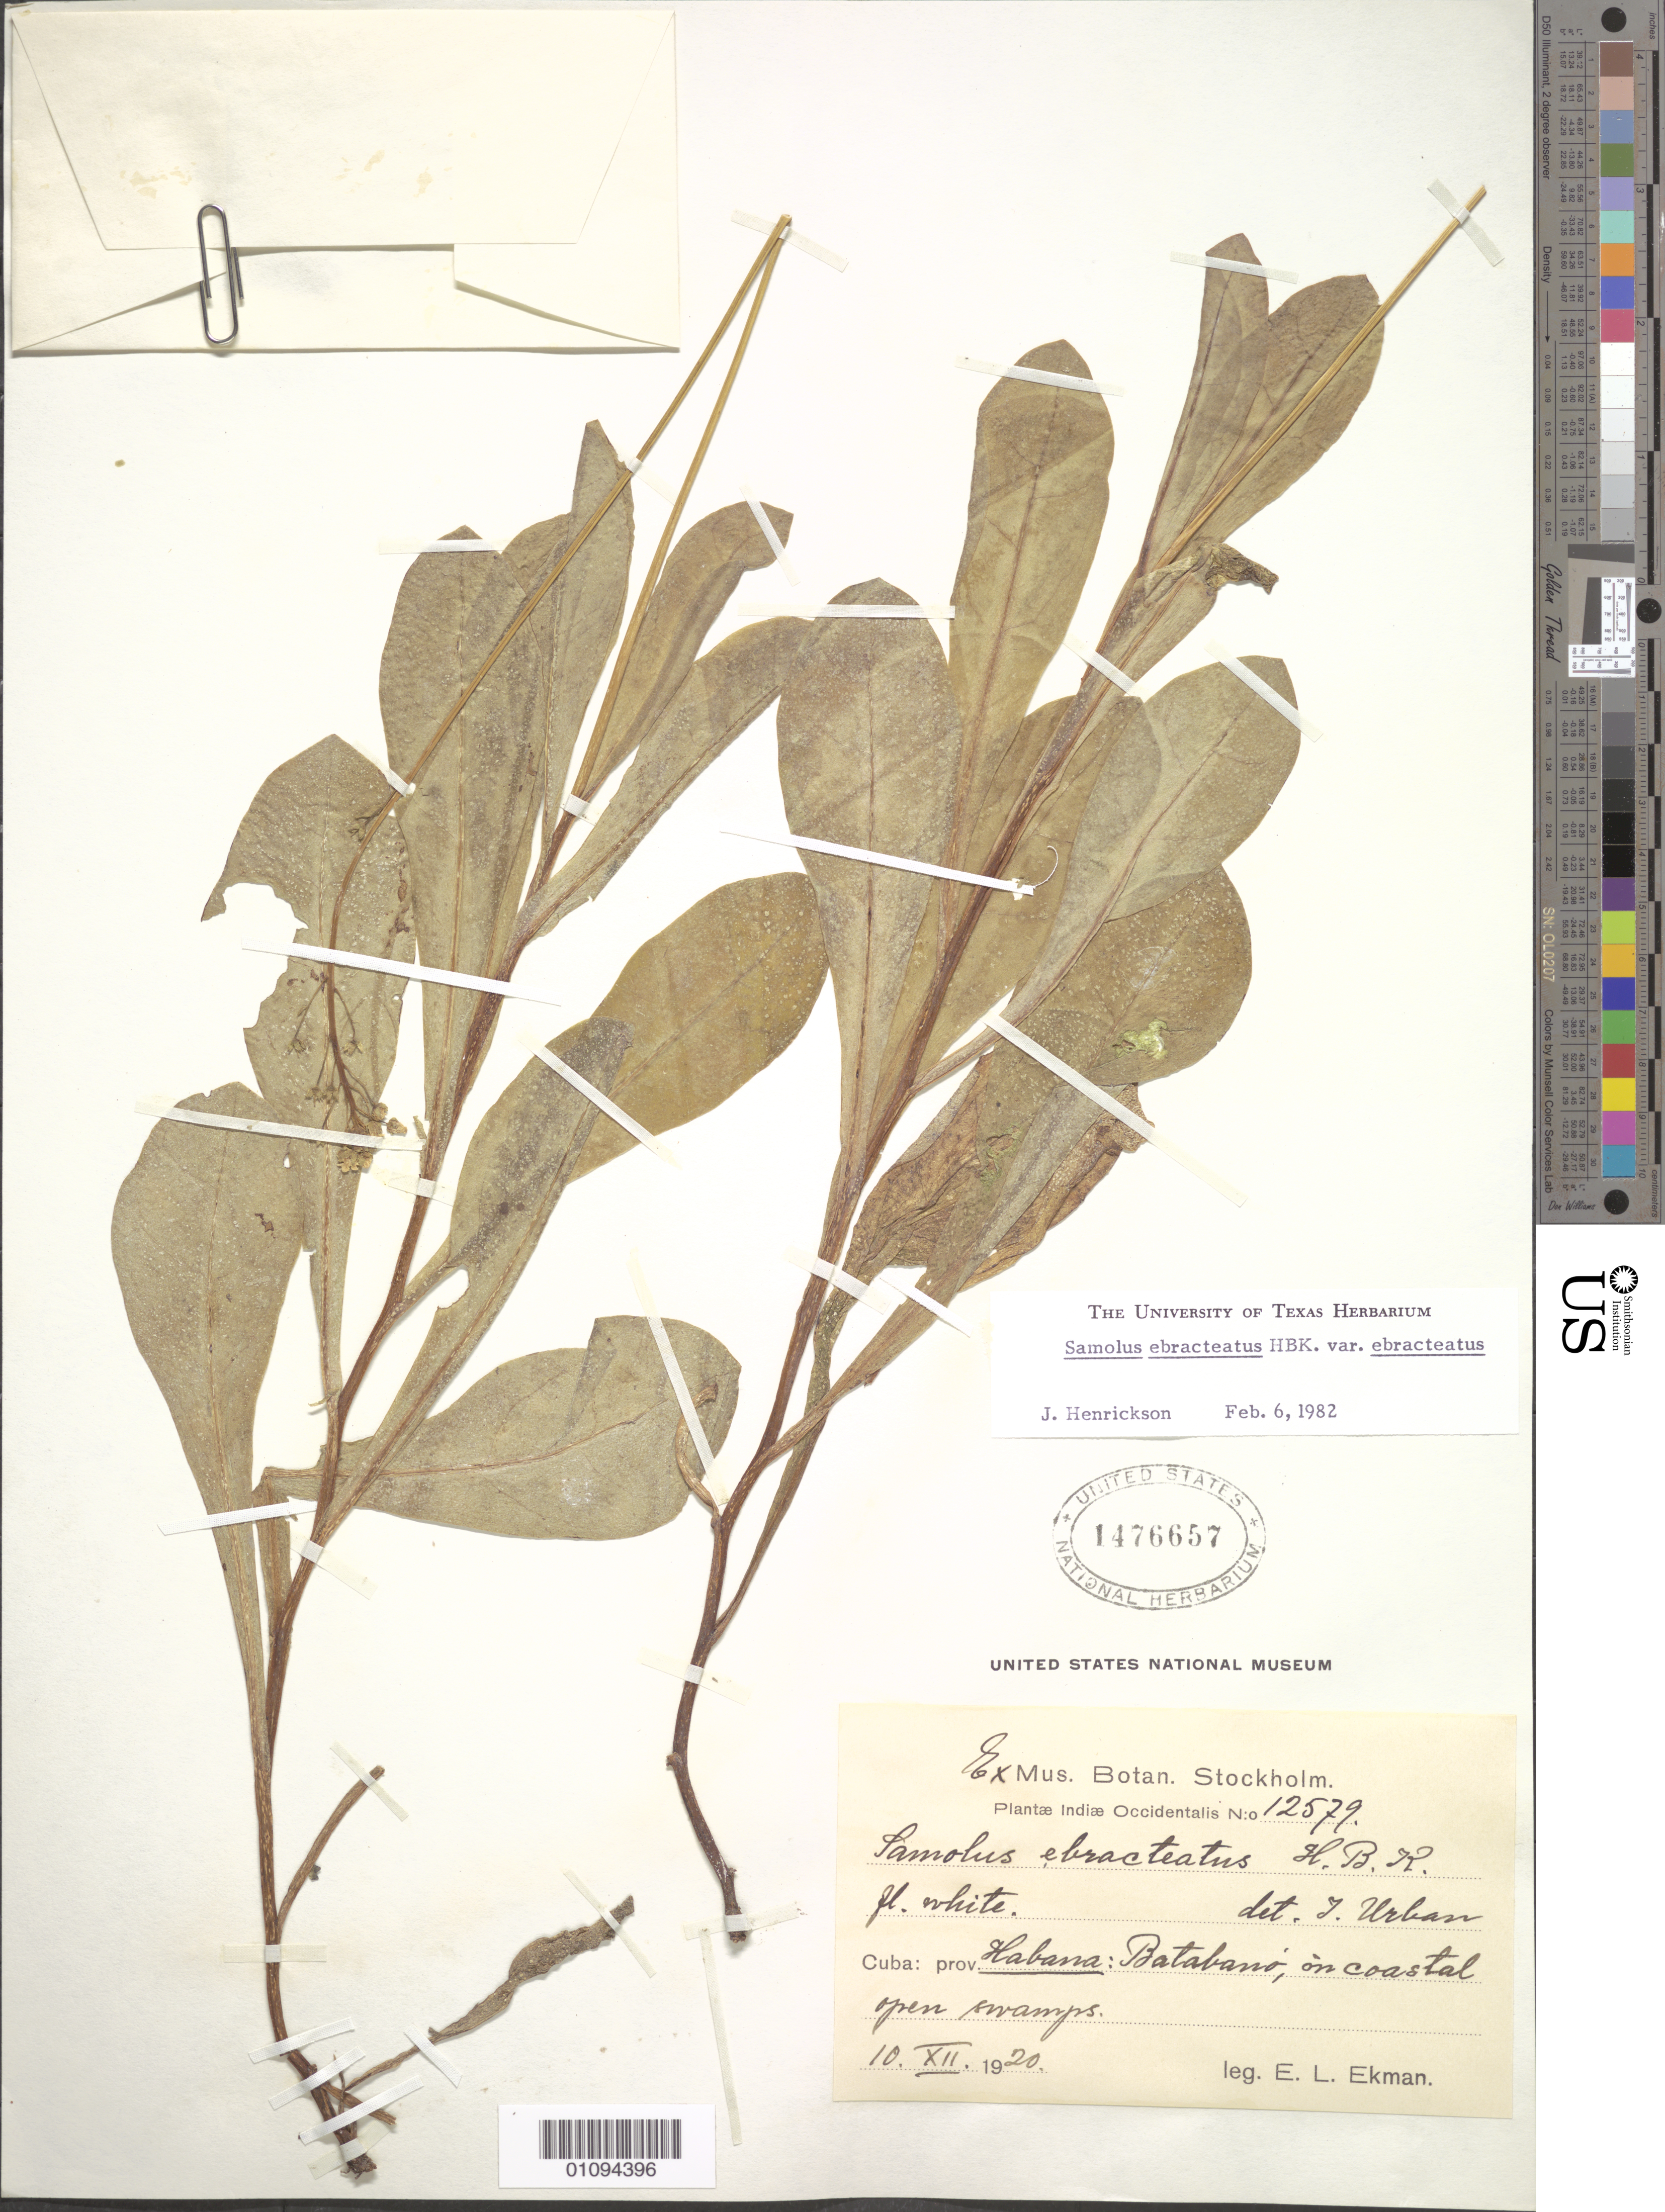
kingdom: Plantae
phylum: Tracheophyta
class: Magnoliopsida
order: Ericales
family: Primulaceae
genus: Samolus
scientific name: Samolus ebracteatus var. ebracteatus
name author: Kunth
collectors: E. L. Ekman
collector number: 12579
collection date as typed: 10 Dec 1920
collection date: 1920-12-10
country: Cuba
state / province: La Habana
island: Cuba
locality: Batabanó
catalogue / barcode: US 1476657